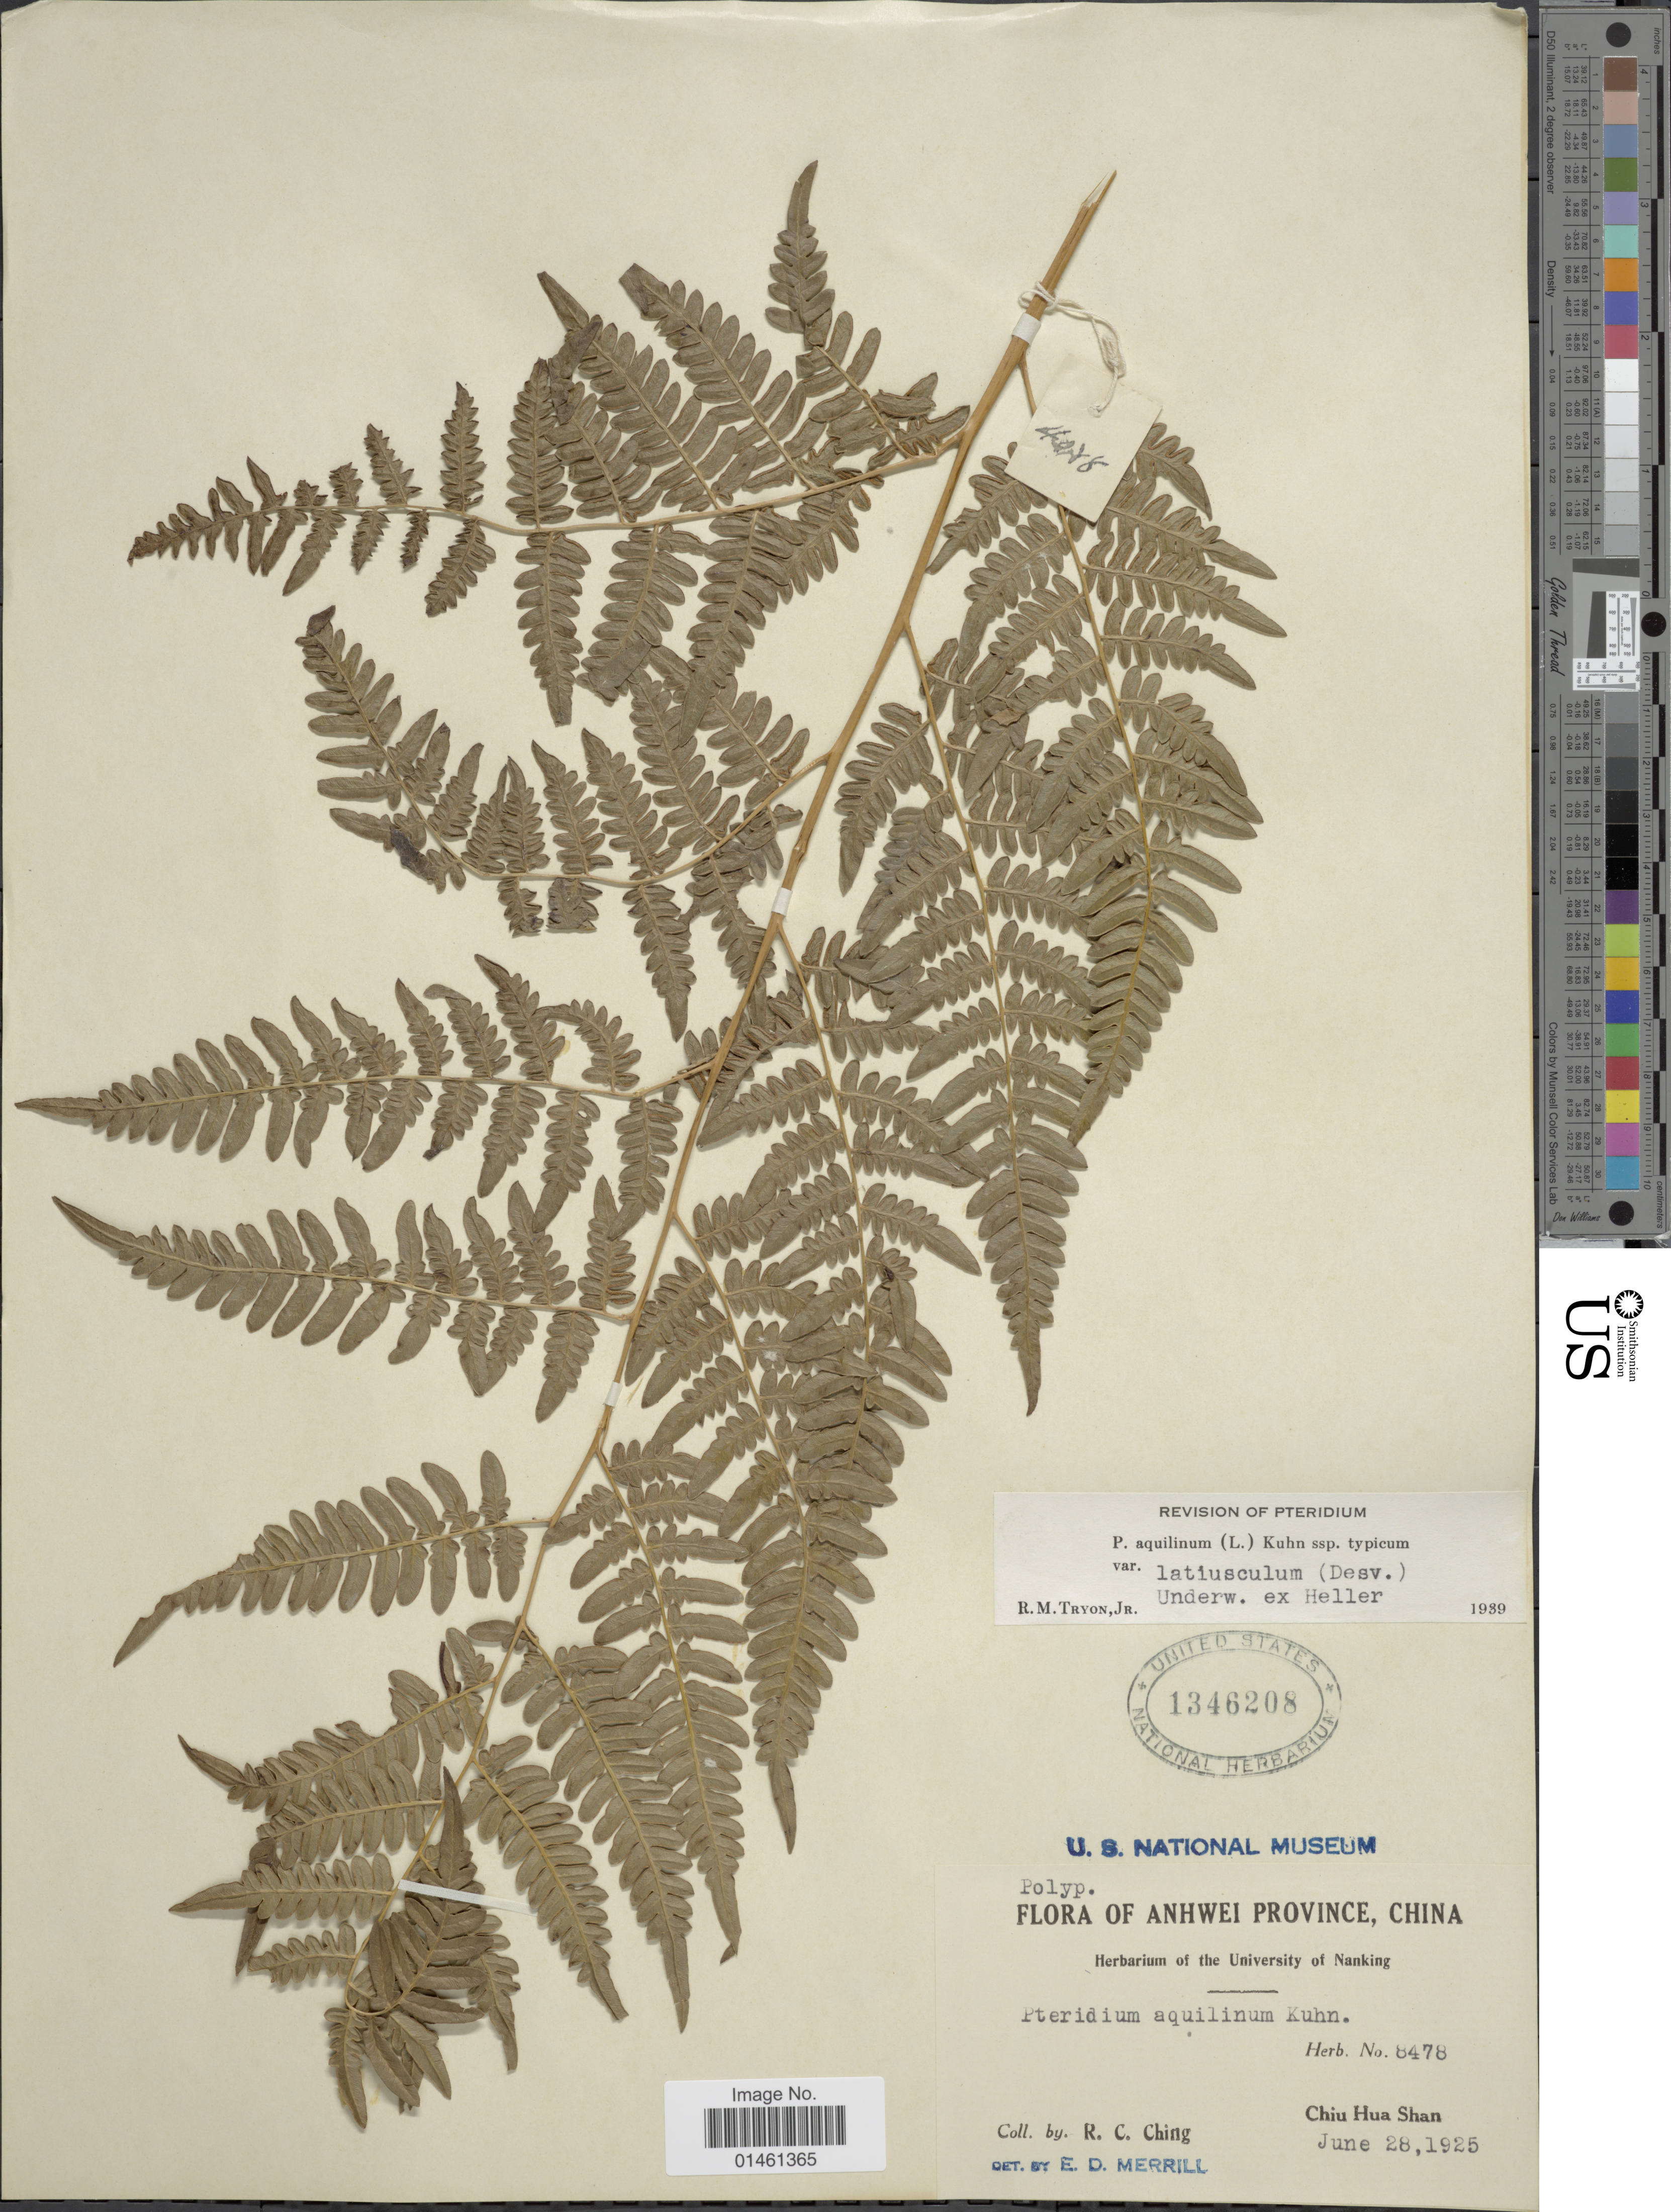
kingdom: Plantae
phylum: Tracheophyta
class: Polypodiopsida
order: Polypodiales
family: Dennstaedtiaceae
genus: Pteridium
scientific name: Pteridium aquilinum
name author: (L.) Kuhn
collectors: R. C. Ching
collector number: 8478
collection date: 1925-06-28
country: China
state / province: Anhui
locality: Anhwei province, Chiu Hua Shan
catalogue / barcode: US 1346208